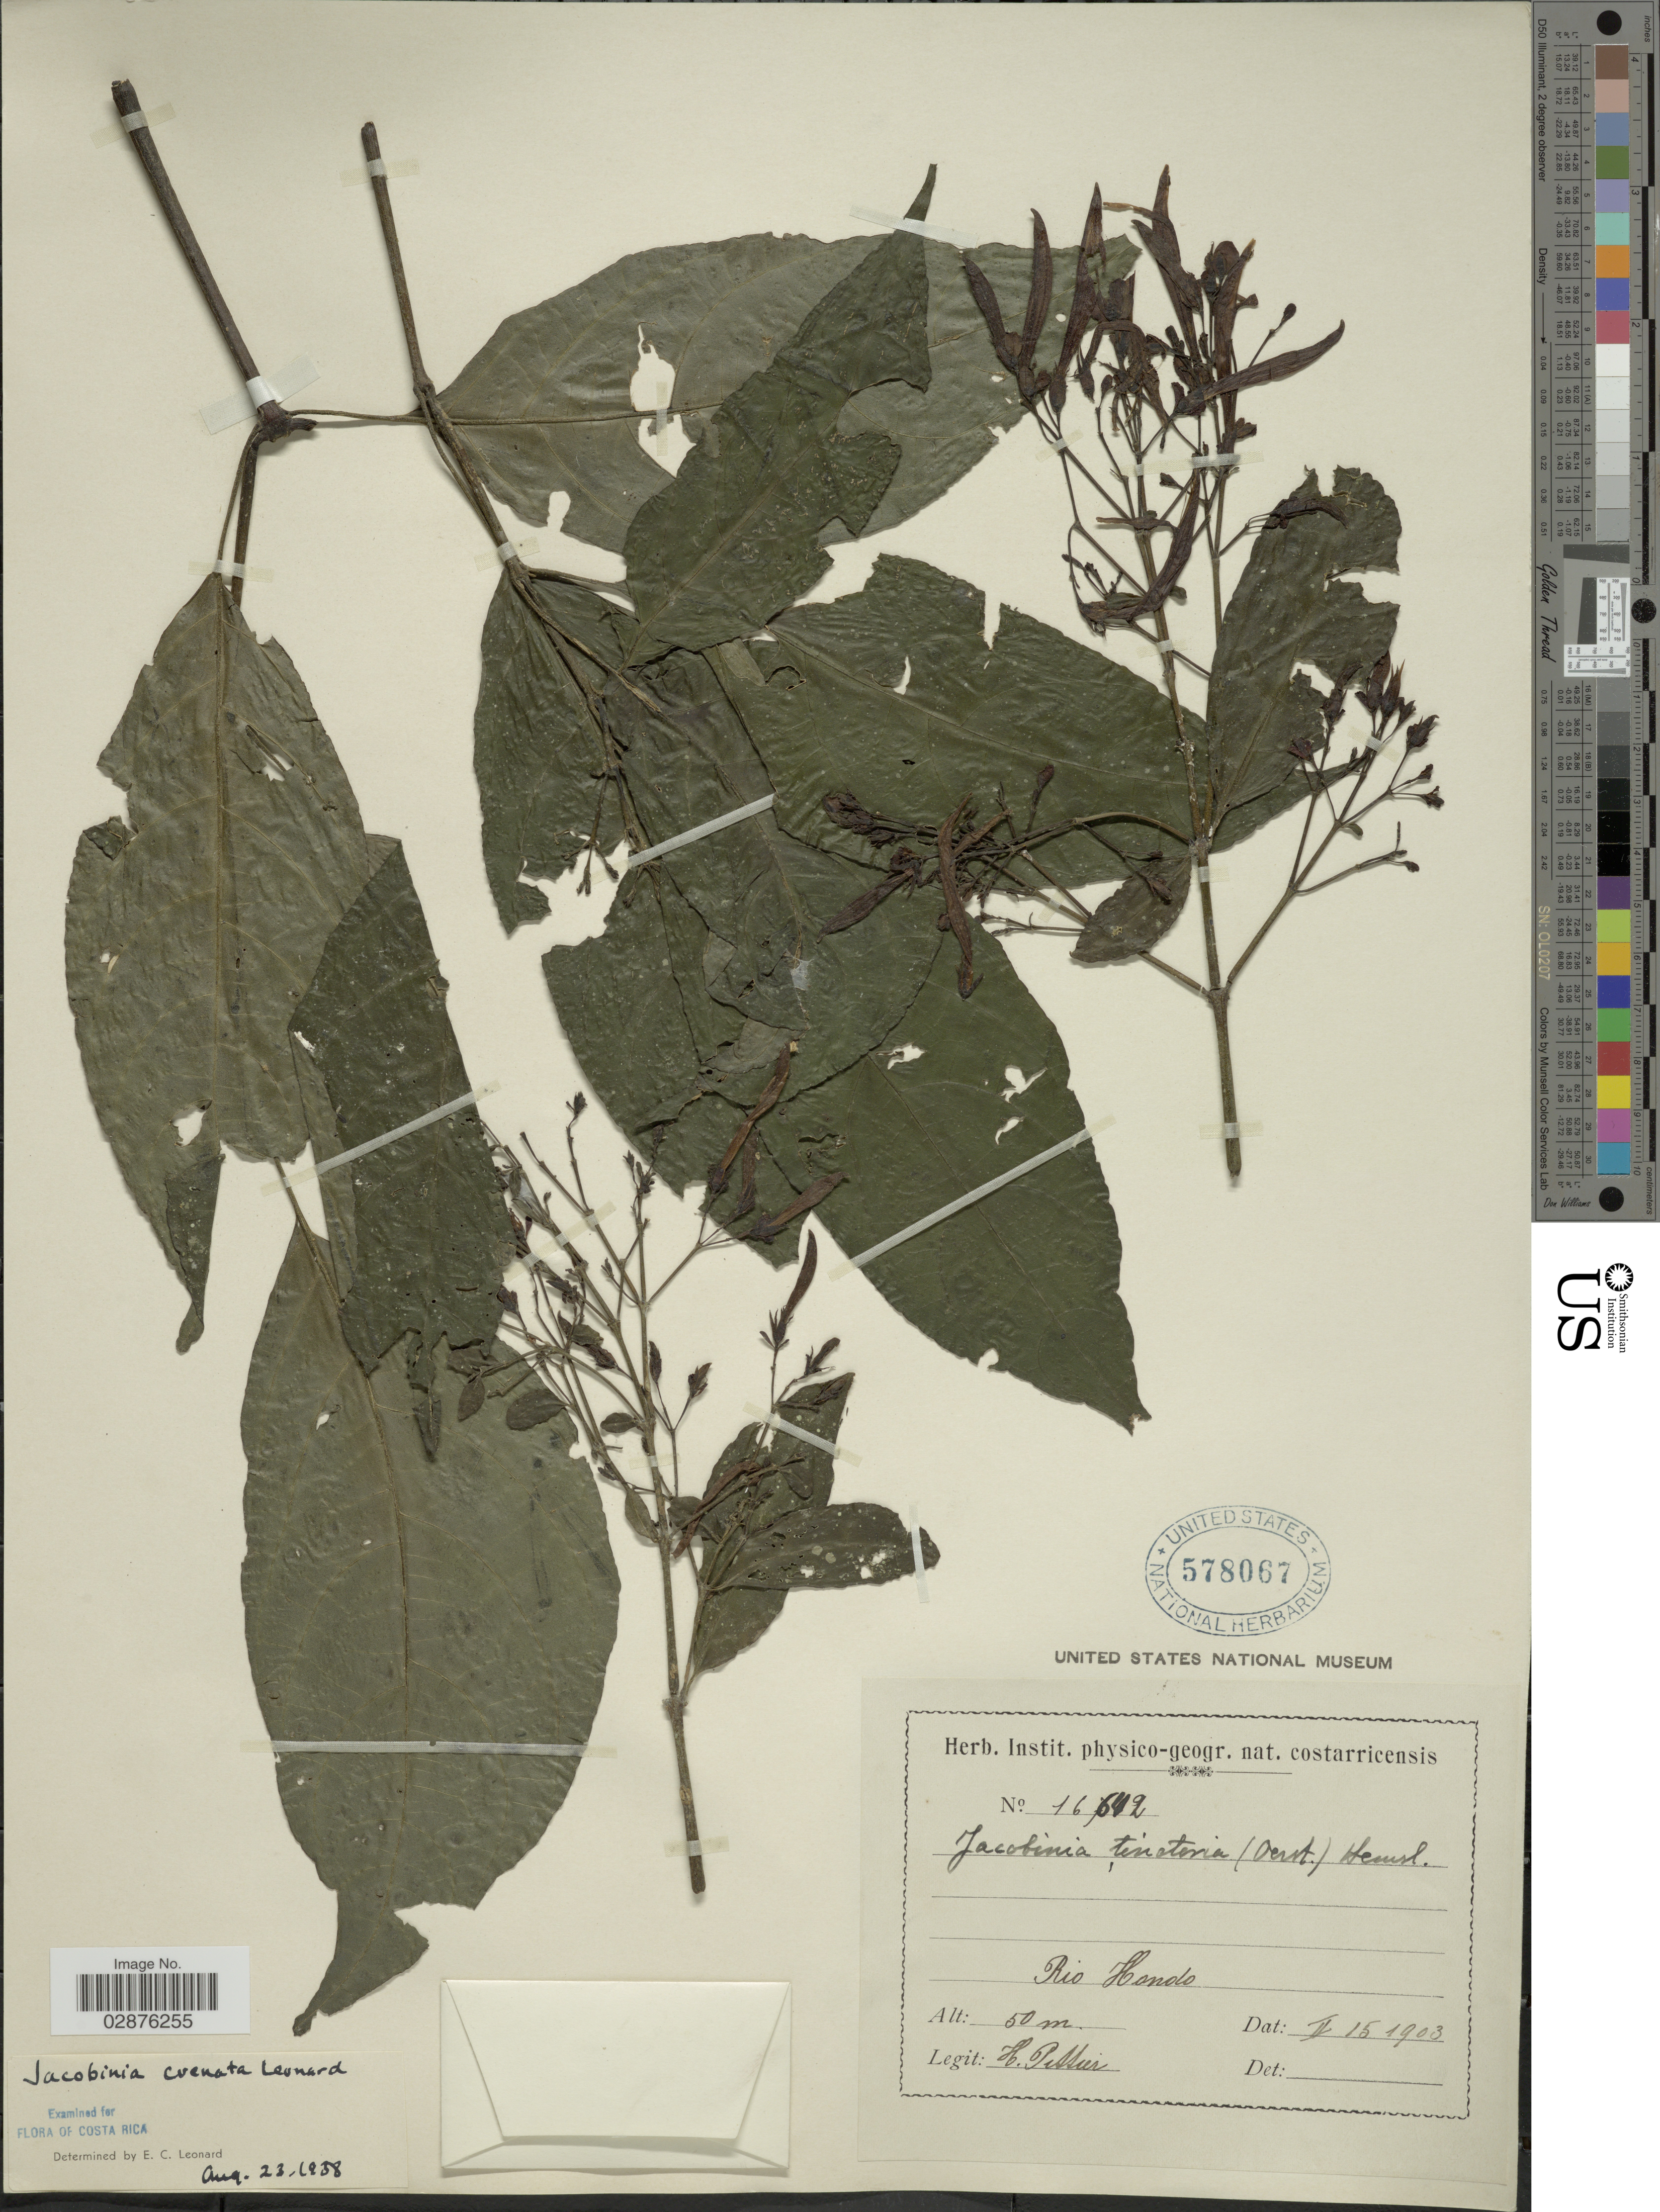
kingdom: Plantae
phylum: Tracheophyta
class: Magnoliopsida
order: Lamiales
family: Acanthaceae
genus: Justicia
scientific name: Justicia crenata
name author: (Leonard) Durkee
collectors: H. F. Pittier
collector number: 16642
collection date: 1903-02-15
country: Costa Rica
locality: Rio Hondo.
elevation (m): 50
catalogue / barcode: US 578067